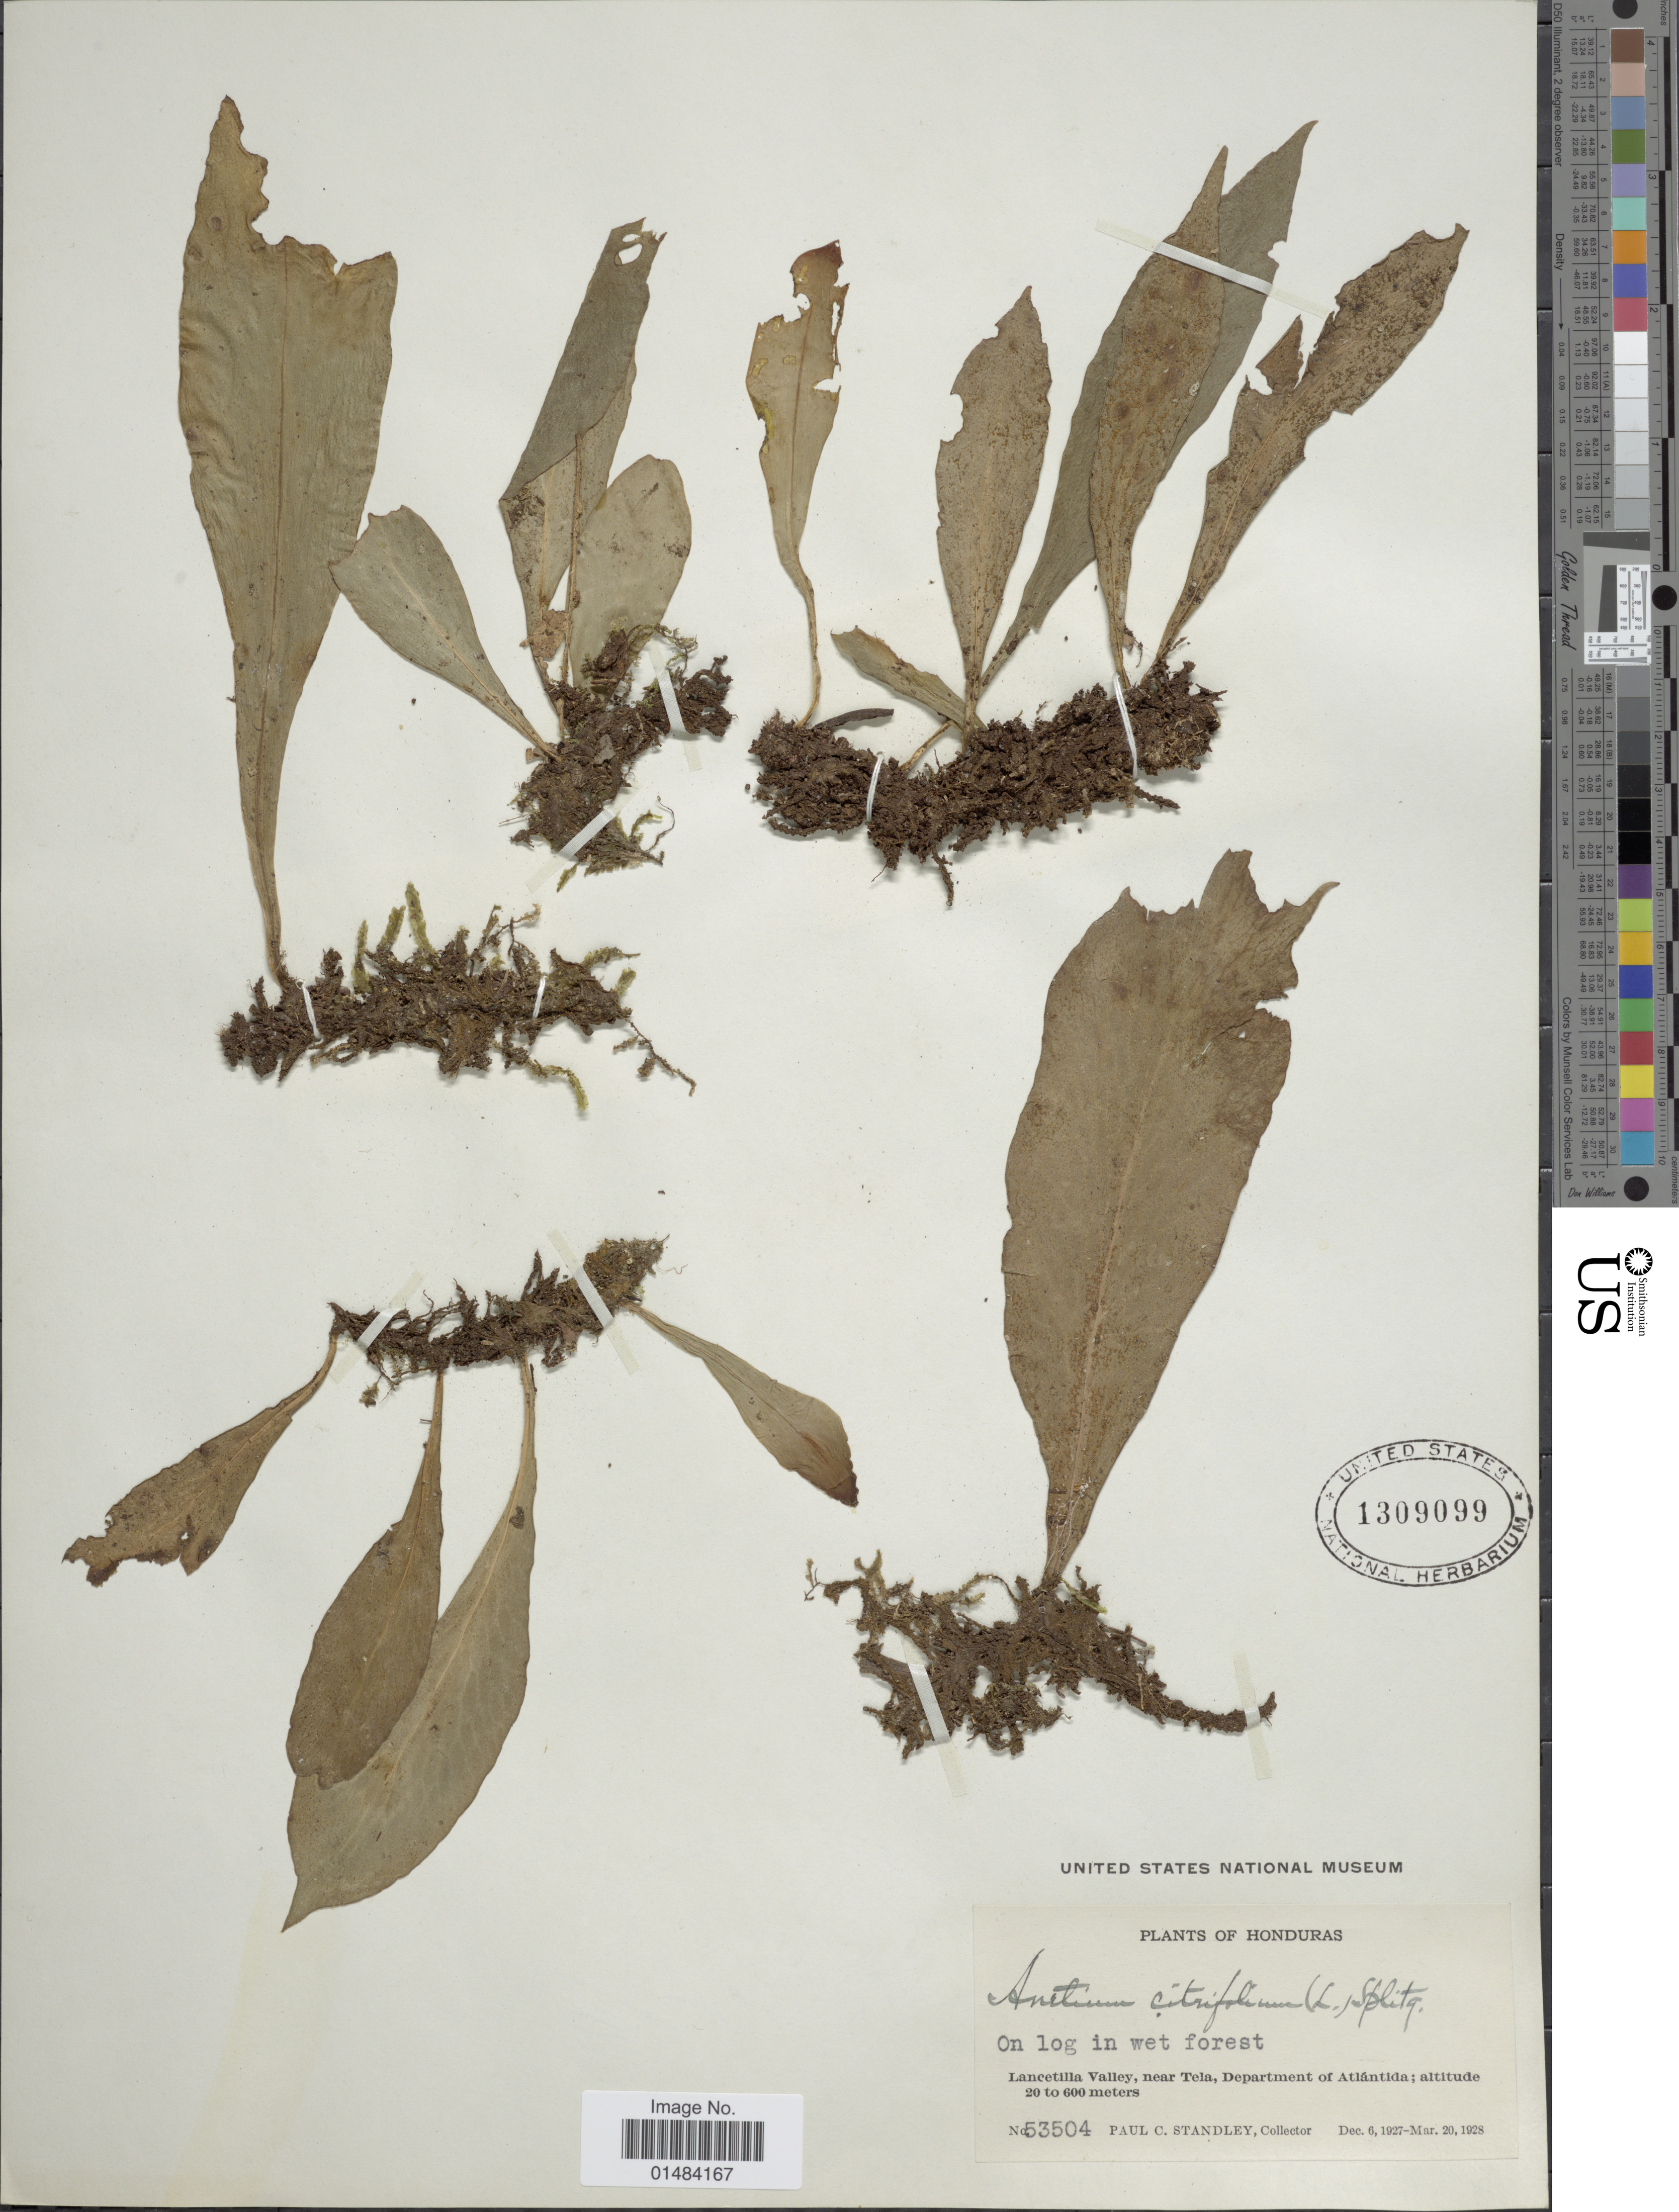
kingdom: Plantae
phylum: Tracheophyta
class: Polypodiopsida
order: Polypodiales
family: Pteridaceae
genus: Anetium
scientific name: Anetium citrifolium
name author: (L.) Splitg.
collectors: P. C. Standley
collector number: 53504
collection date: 1927-12-06/1928-03-20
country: Honduras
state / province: Atlántida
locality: Honduras, Lancetilla Valley. near Tela. Department of Atlantida.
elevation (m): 20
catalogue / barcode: US 1309099